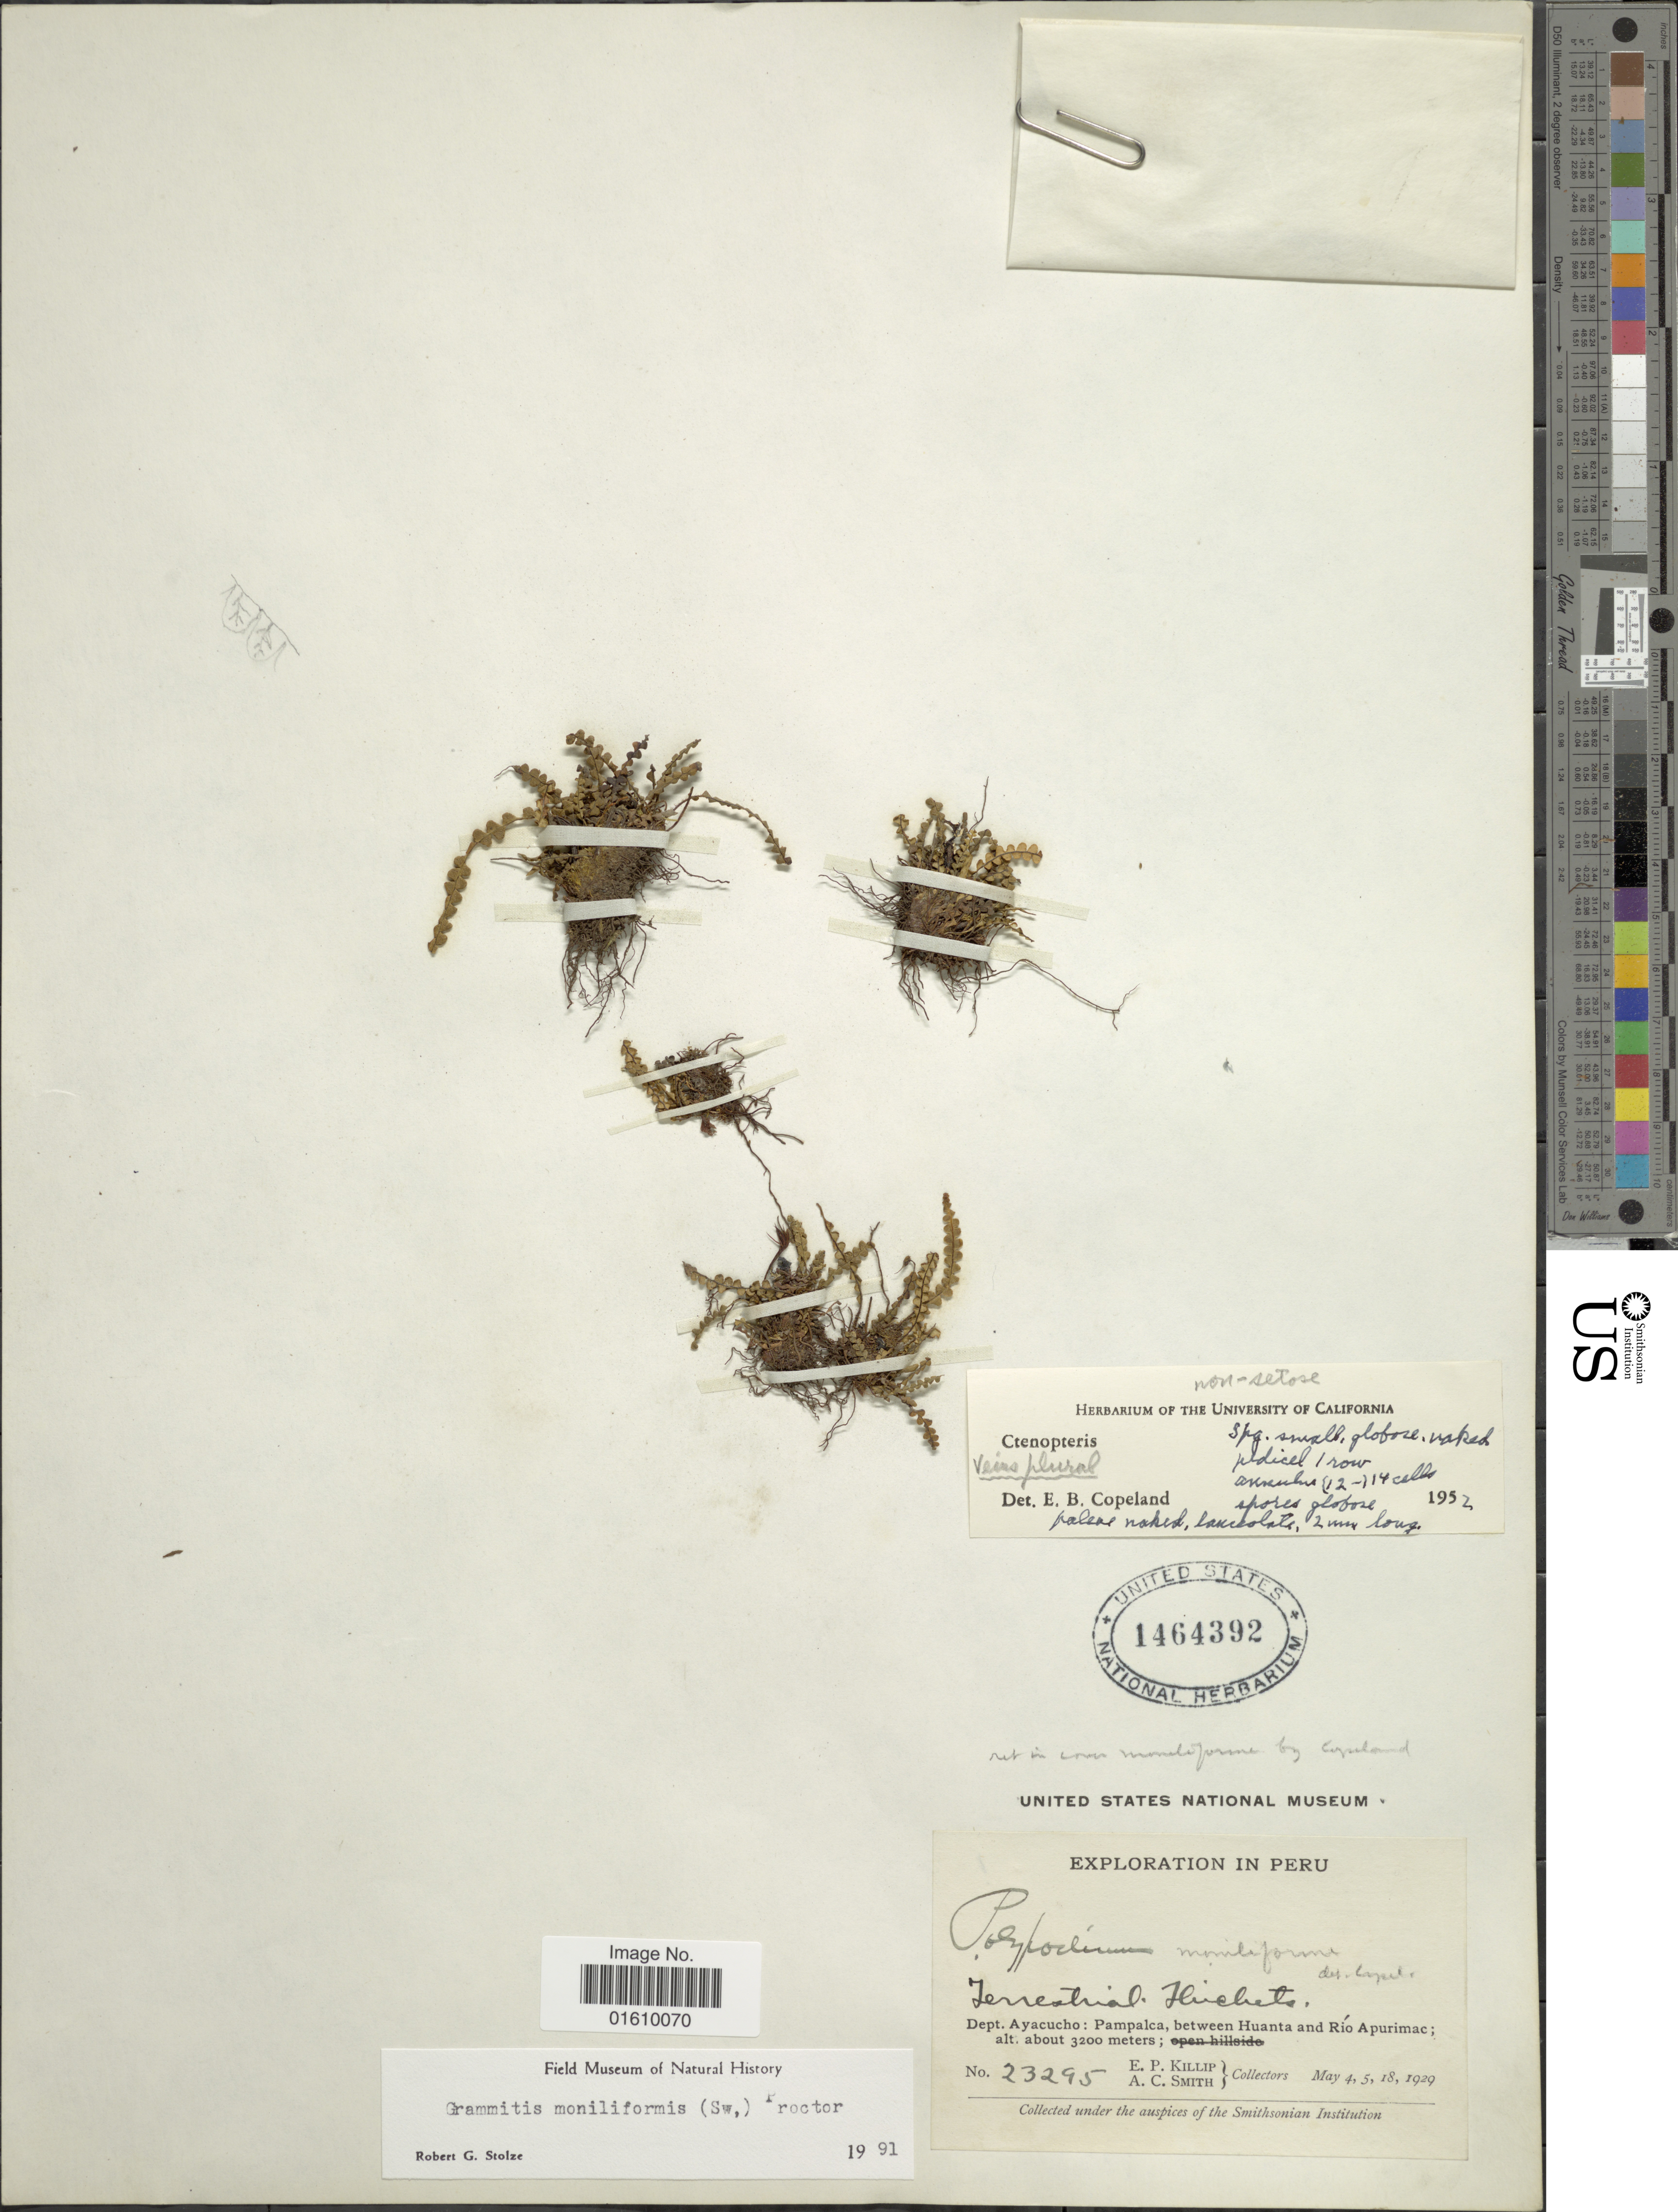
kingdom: Plantae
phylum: Tracheophyta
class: Polypodiopsida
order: Polypodiales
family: Polypodiaceae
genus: Melpomene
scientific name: Melpomene moniliformis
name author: (Lag. ex Sw.) A.R. Sm. & R.C. Moran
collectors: E. P. Killip & A. C. Smith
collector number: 23295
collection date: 1929-05-04/1929-05-18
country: Peru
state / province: Ayacucho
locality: Dept, Ayacucho: Pampalca, between Huanta and Rio Apurimac.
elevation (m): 3200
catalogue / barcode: US 1464392